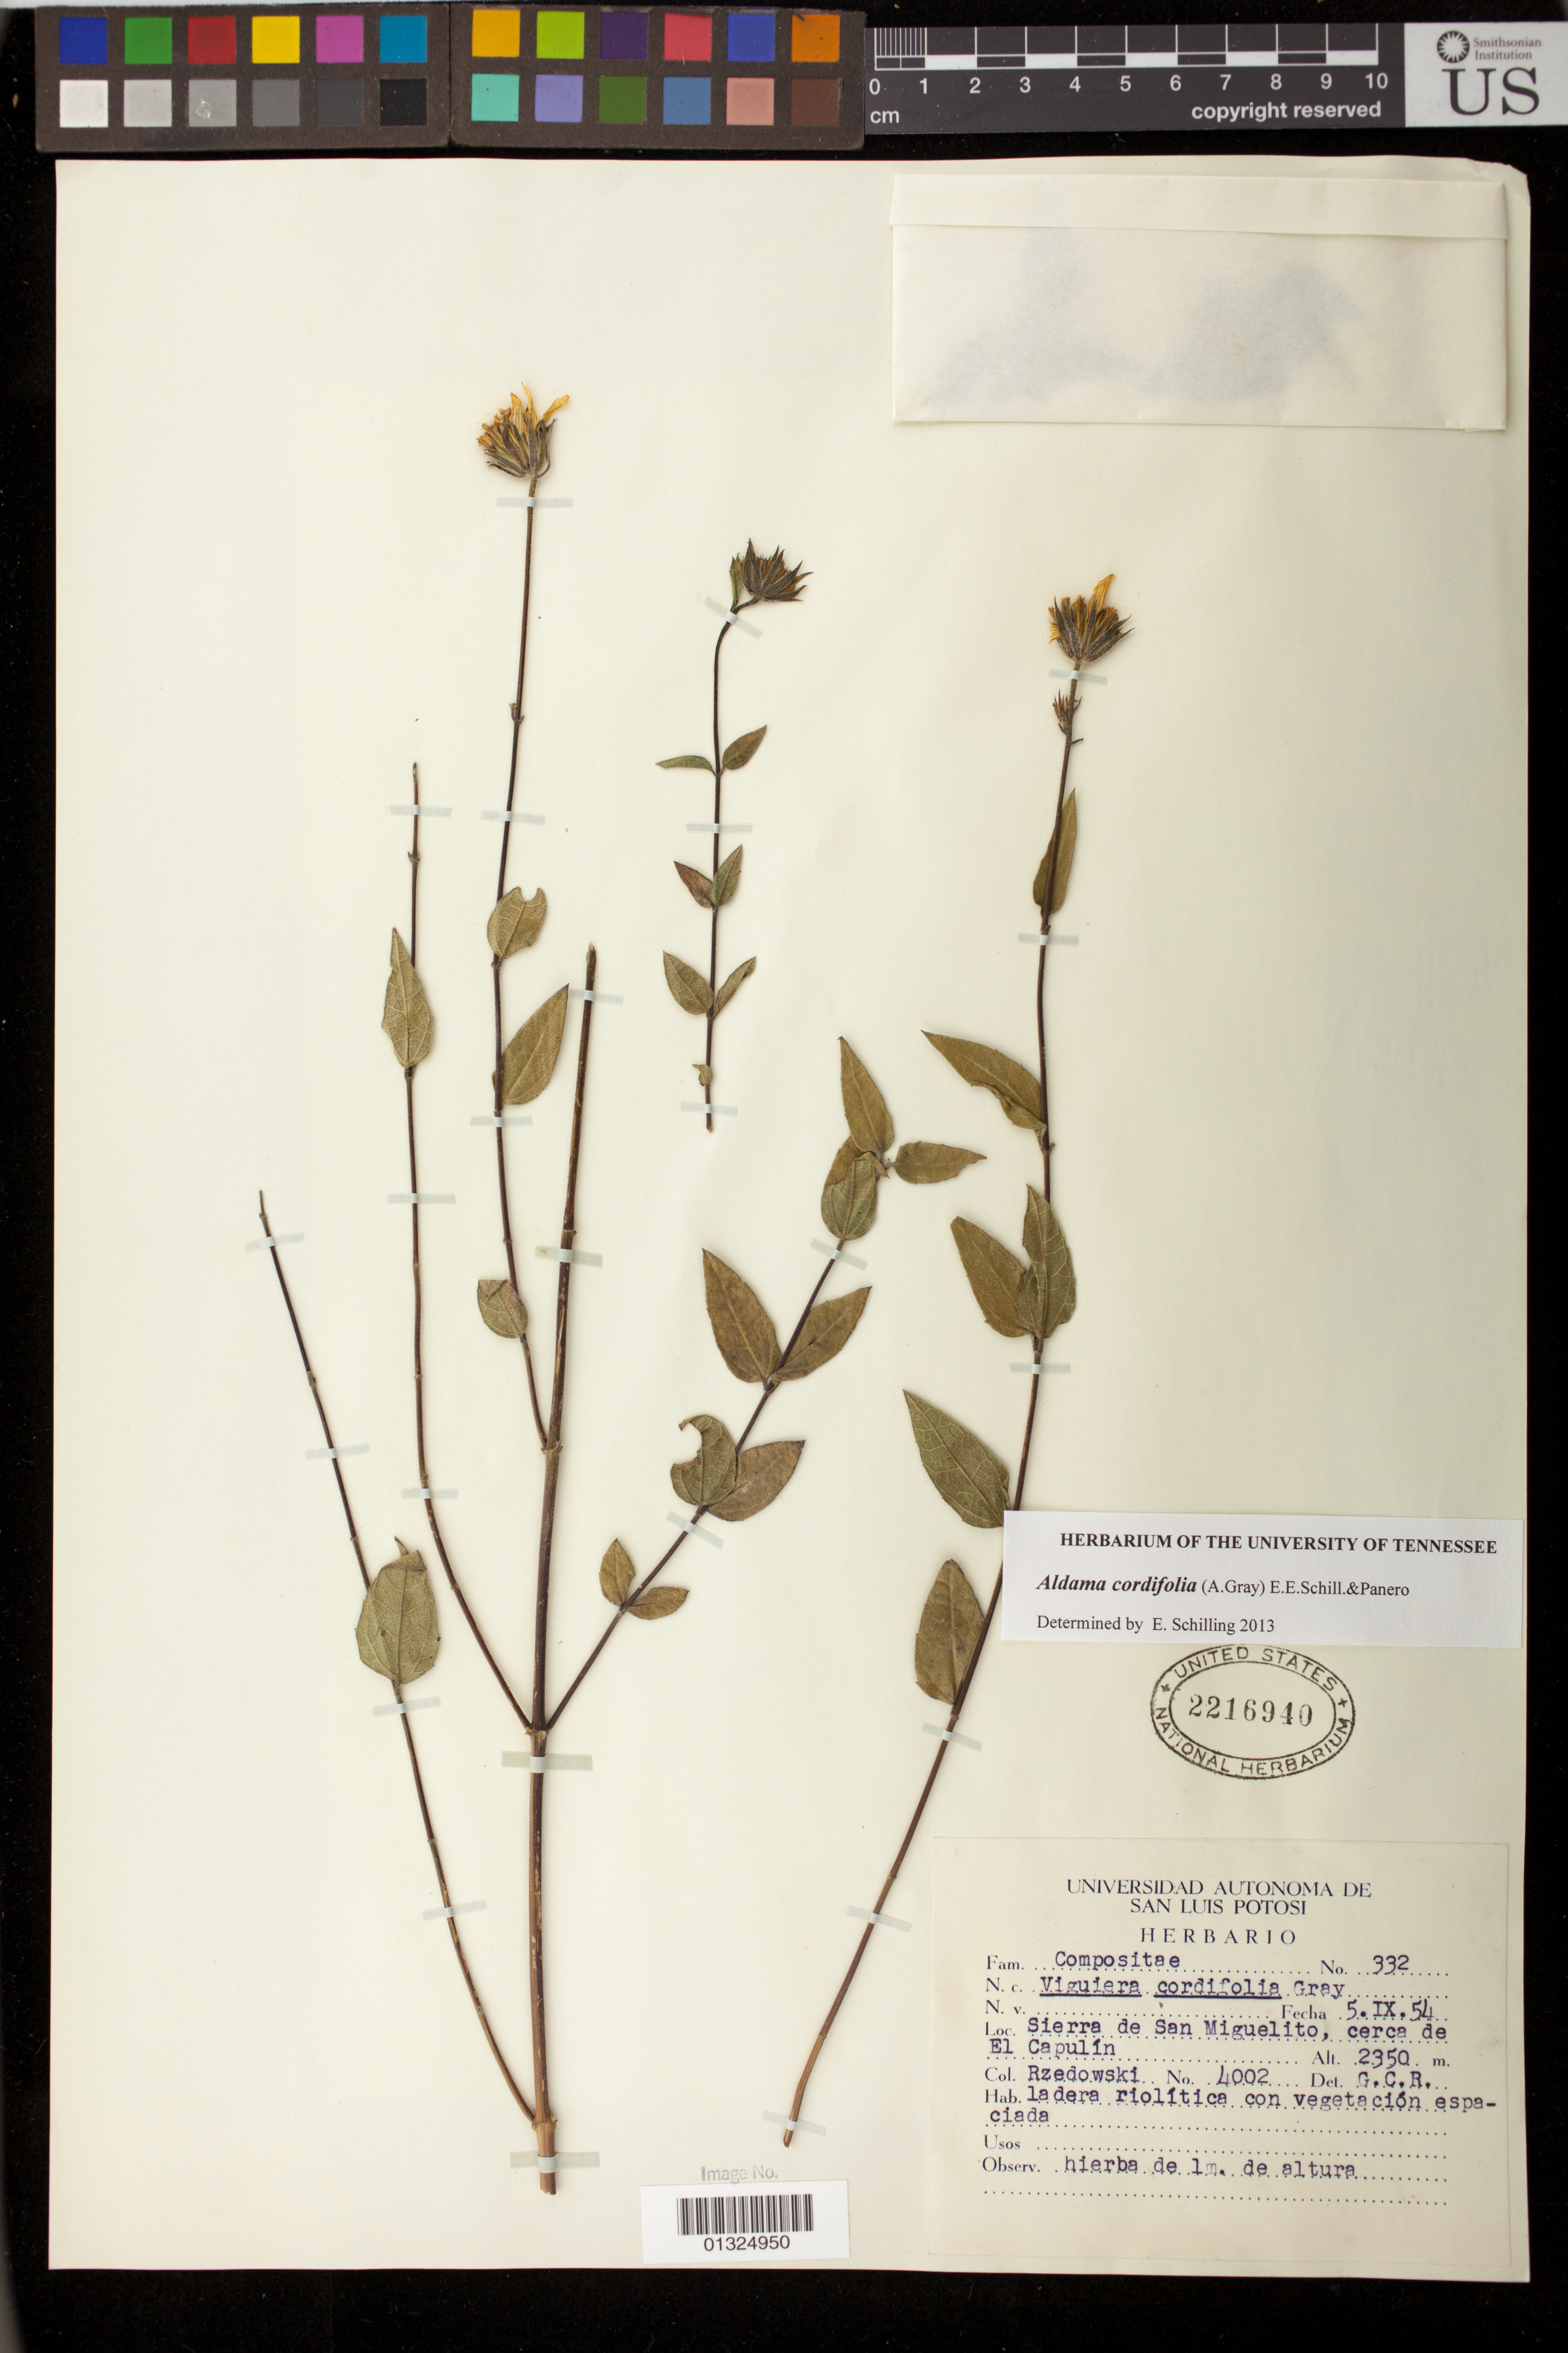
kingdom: Plantae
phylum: Tracheophyta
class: Magnoliopsida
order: Asterales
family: Asteraceae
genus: Aldama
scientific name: Aldama cordifolia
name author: (A. Gray) E.E. Schill. & Panero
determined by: Schilling, E. E.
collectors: J. Rzedowski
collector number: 4002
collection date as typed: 5 Sep 1954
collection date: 1954-09-05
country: Mexico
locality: Sierra de San Miguelito, around El Capulín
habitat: Ladera riolitica con vegetacion espaciada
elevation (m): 2300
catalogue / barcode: US 2216940